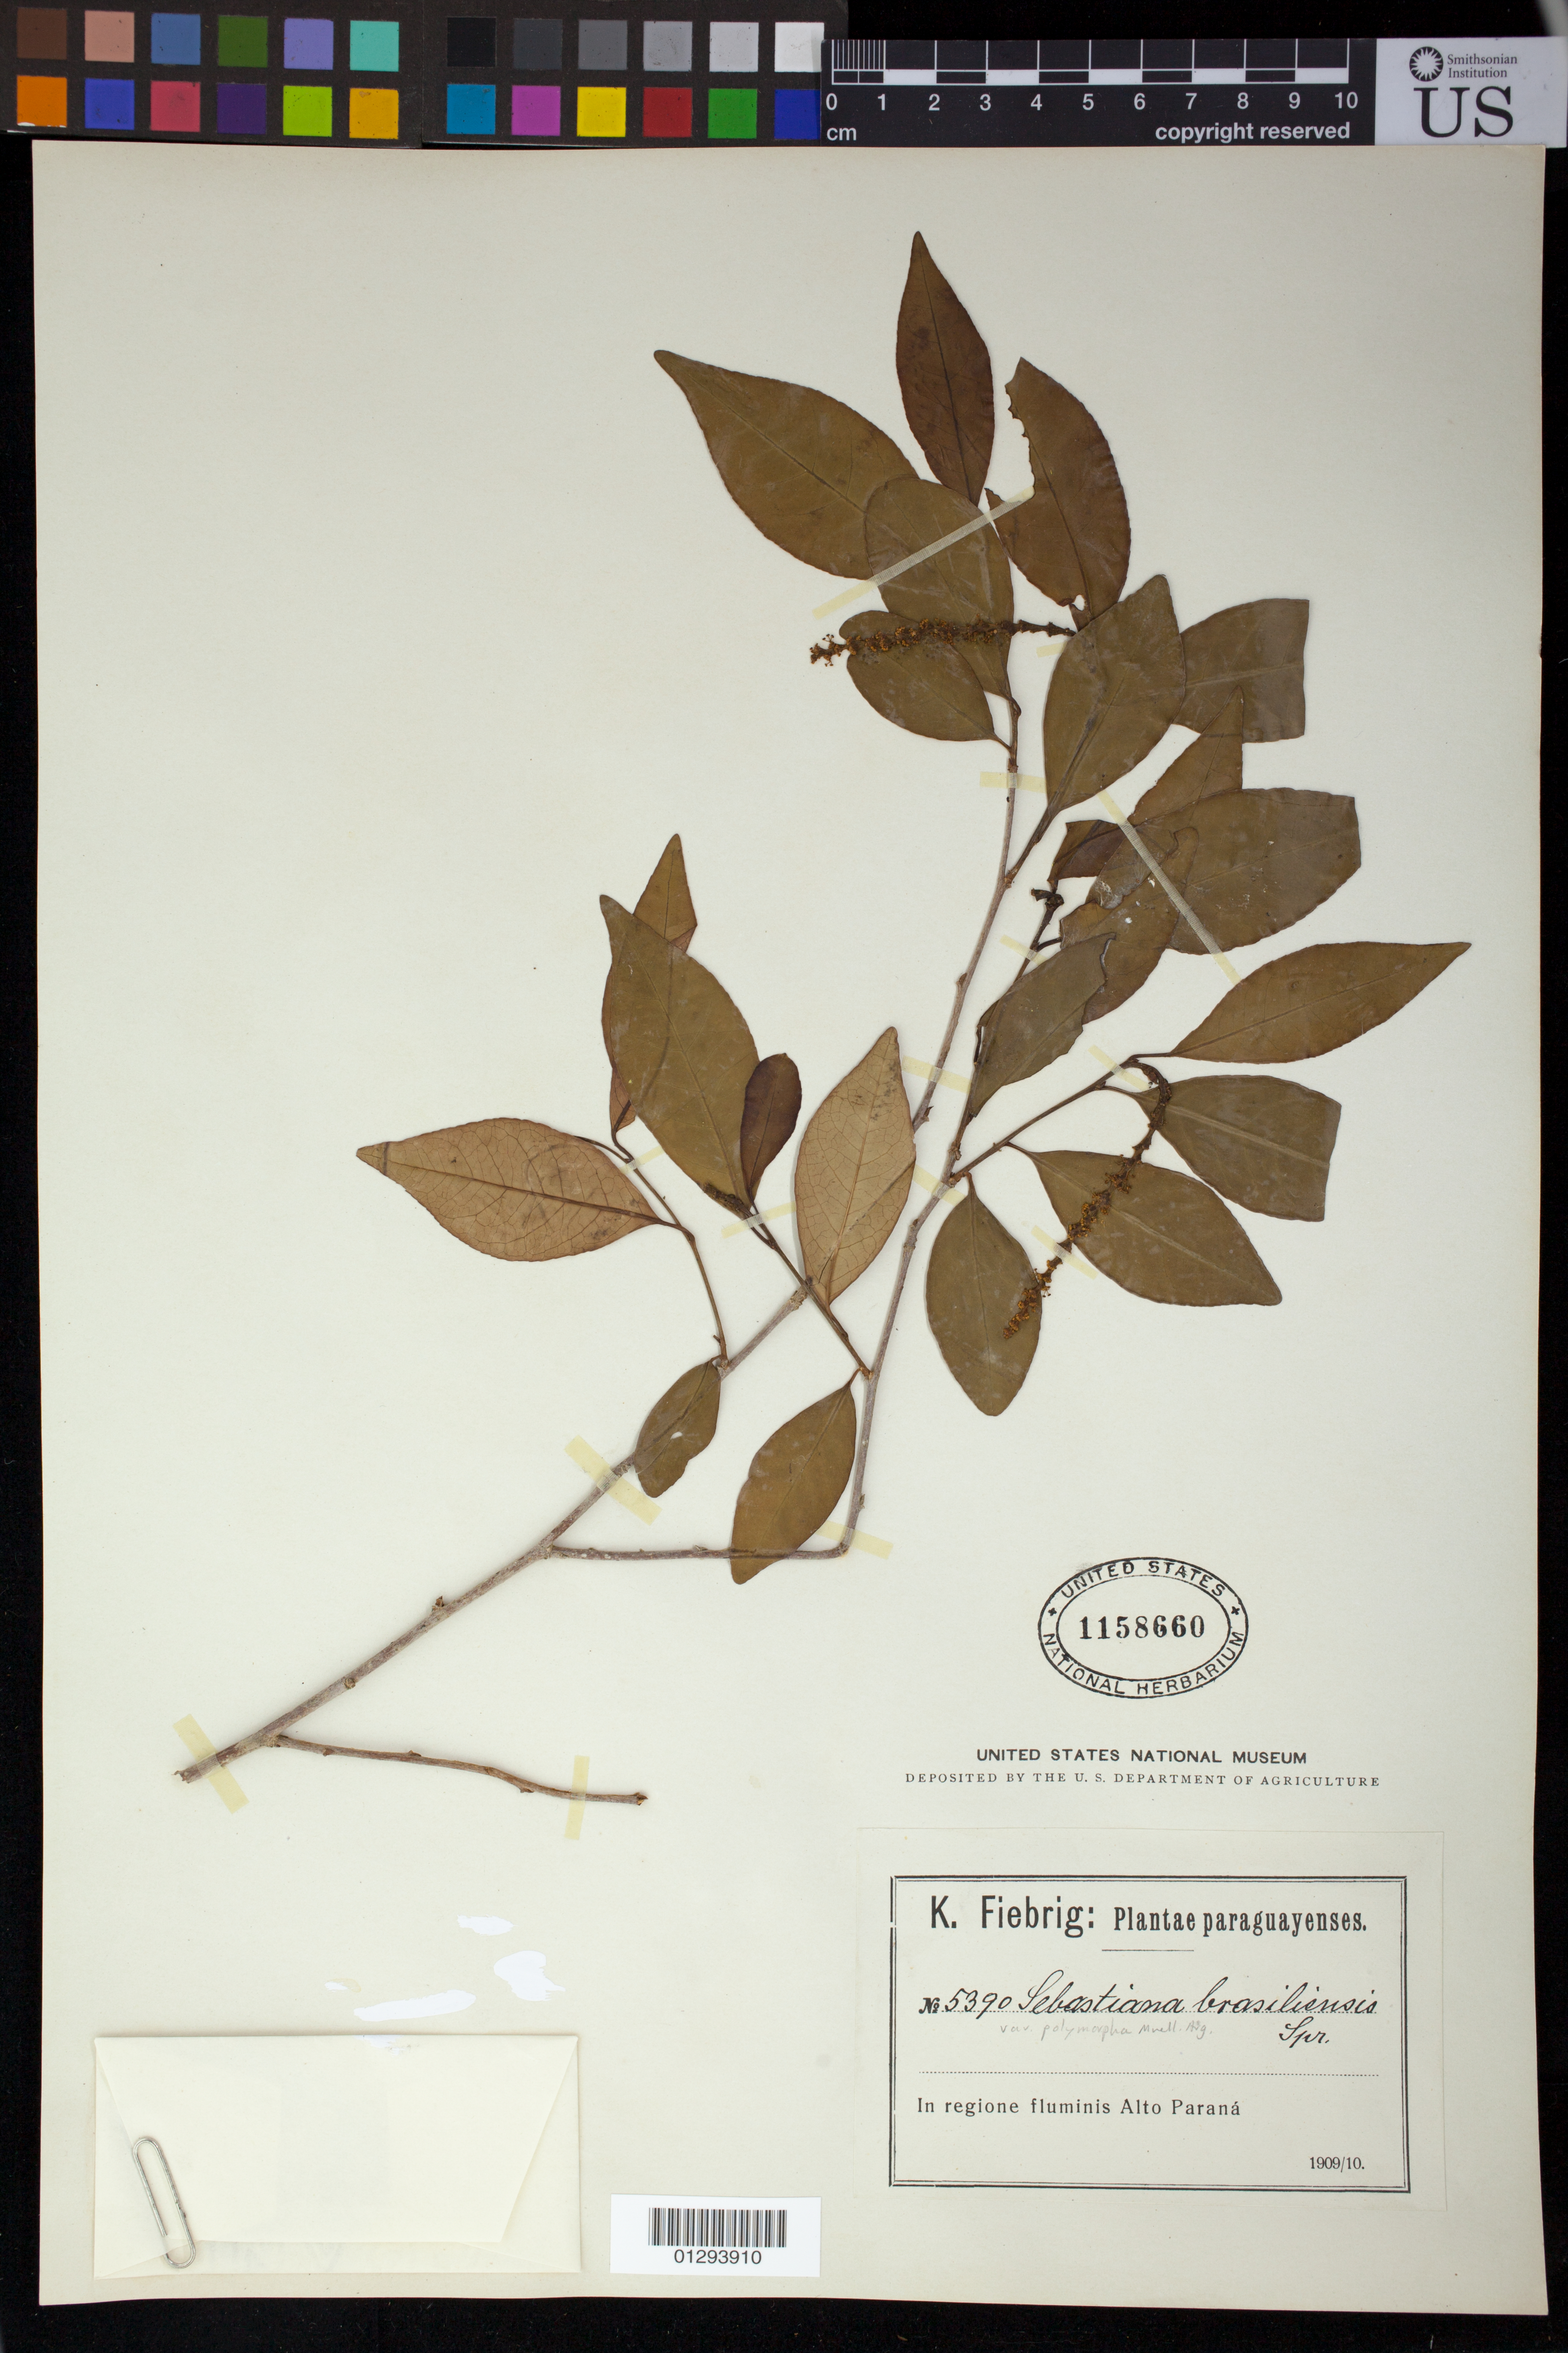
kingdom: Plantae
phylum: Tracheophyta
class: Magnoliopsida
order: Malpighiales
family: Euphorbiaceae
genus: Sebastiania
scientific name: Sebastiania brasiliensis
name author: Spreng.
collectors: K. Fiebrig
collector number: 5390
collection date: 1909/1910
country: Paraguay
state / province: Alto Paraná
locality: in regione fluminis Alto Parana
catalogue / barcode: US 1158660